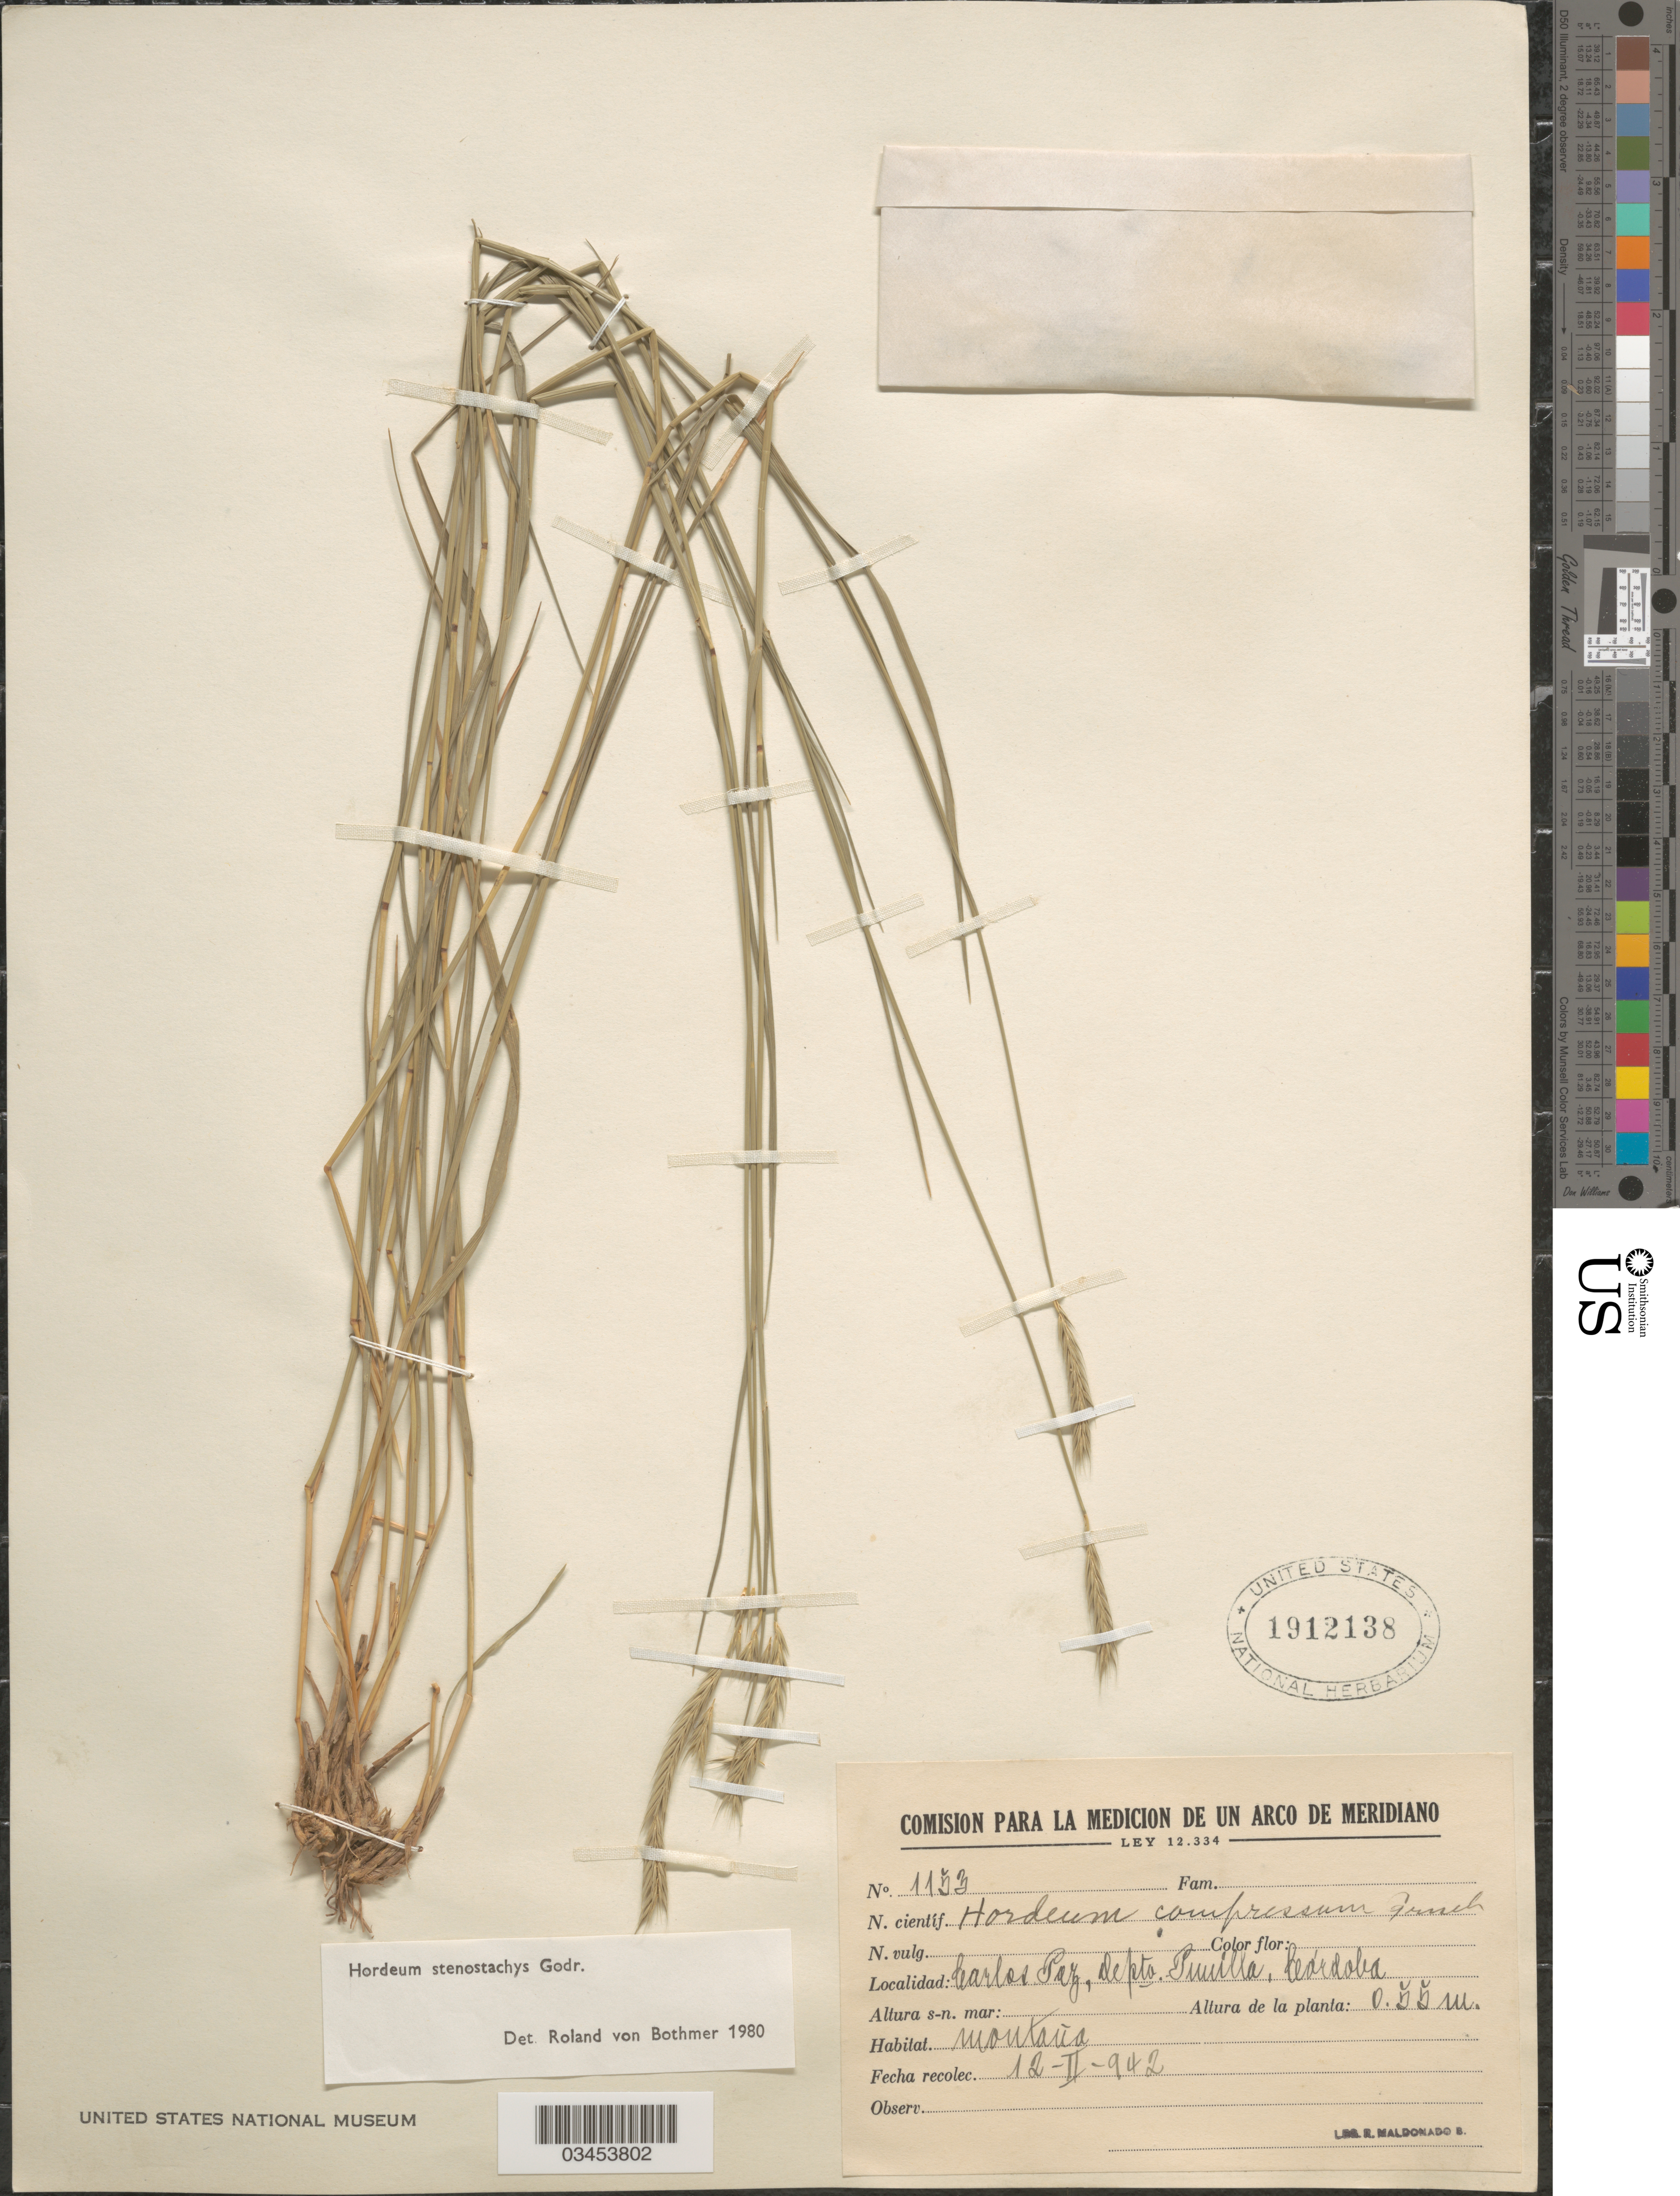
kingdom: Plantae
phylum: Tracheophyta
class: Liliopsida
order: Poales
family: Poaceae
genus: Hordeum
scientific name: Hordeum stenostachys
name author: Godr.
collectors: B. Maldonado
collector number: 1153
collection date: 1942-02-12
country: Argentina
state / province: Cordoba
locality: Carlos Paz, Depto Punilla. Montana.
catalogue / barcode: US 1912138